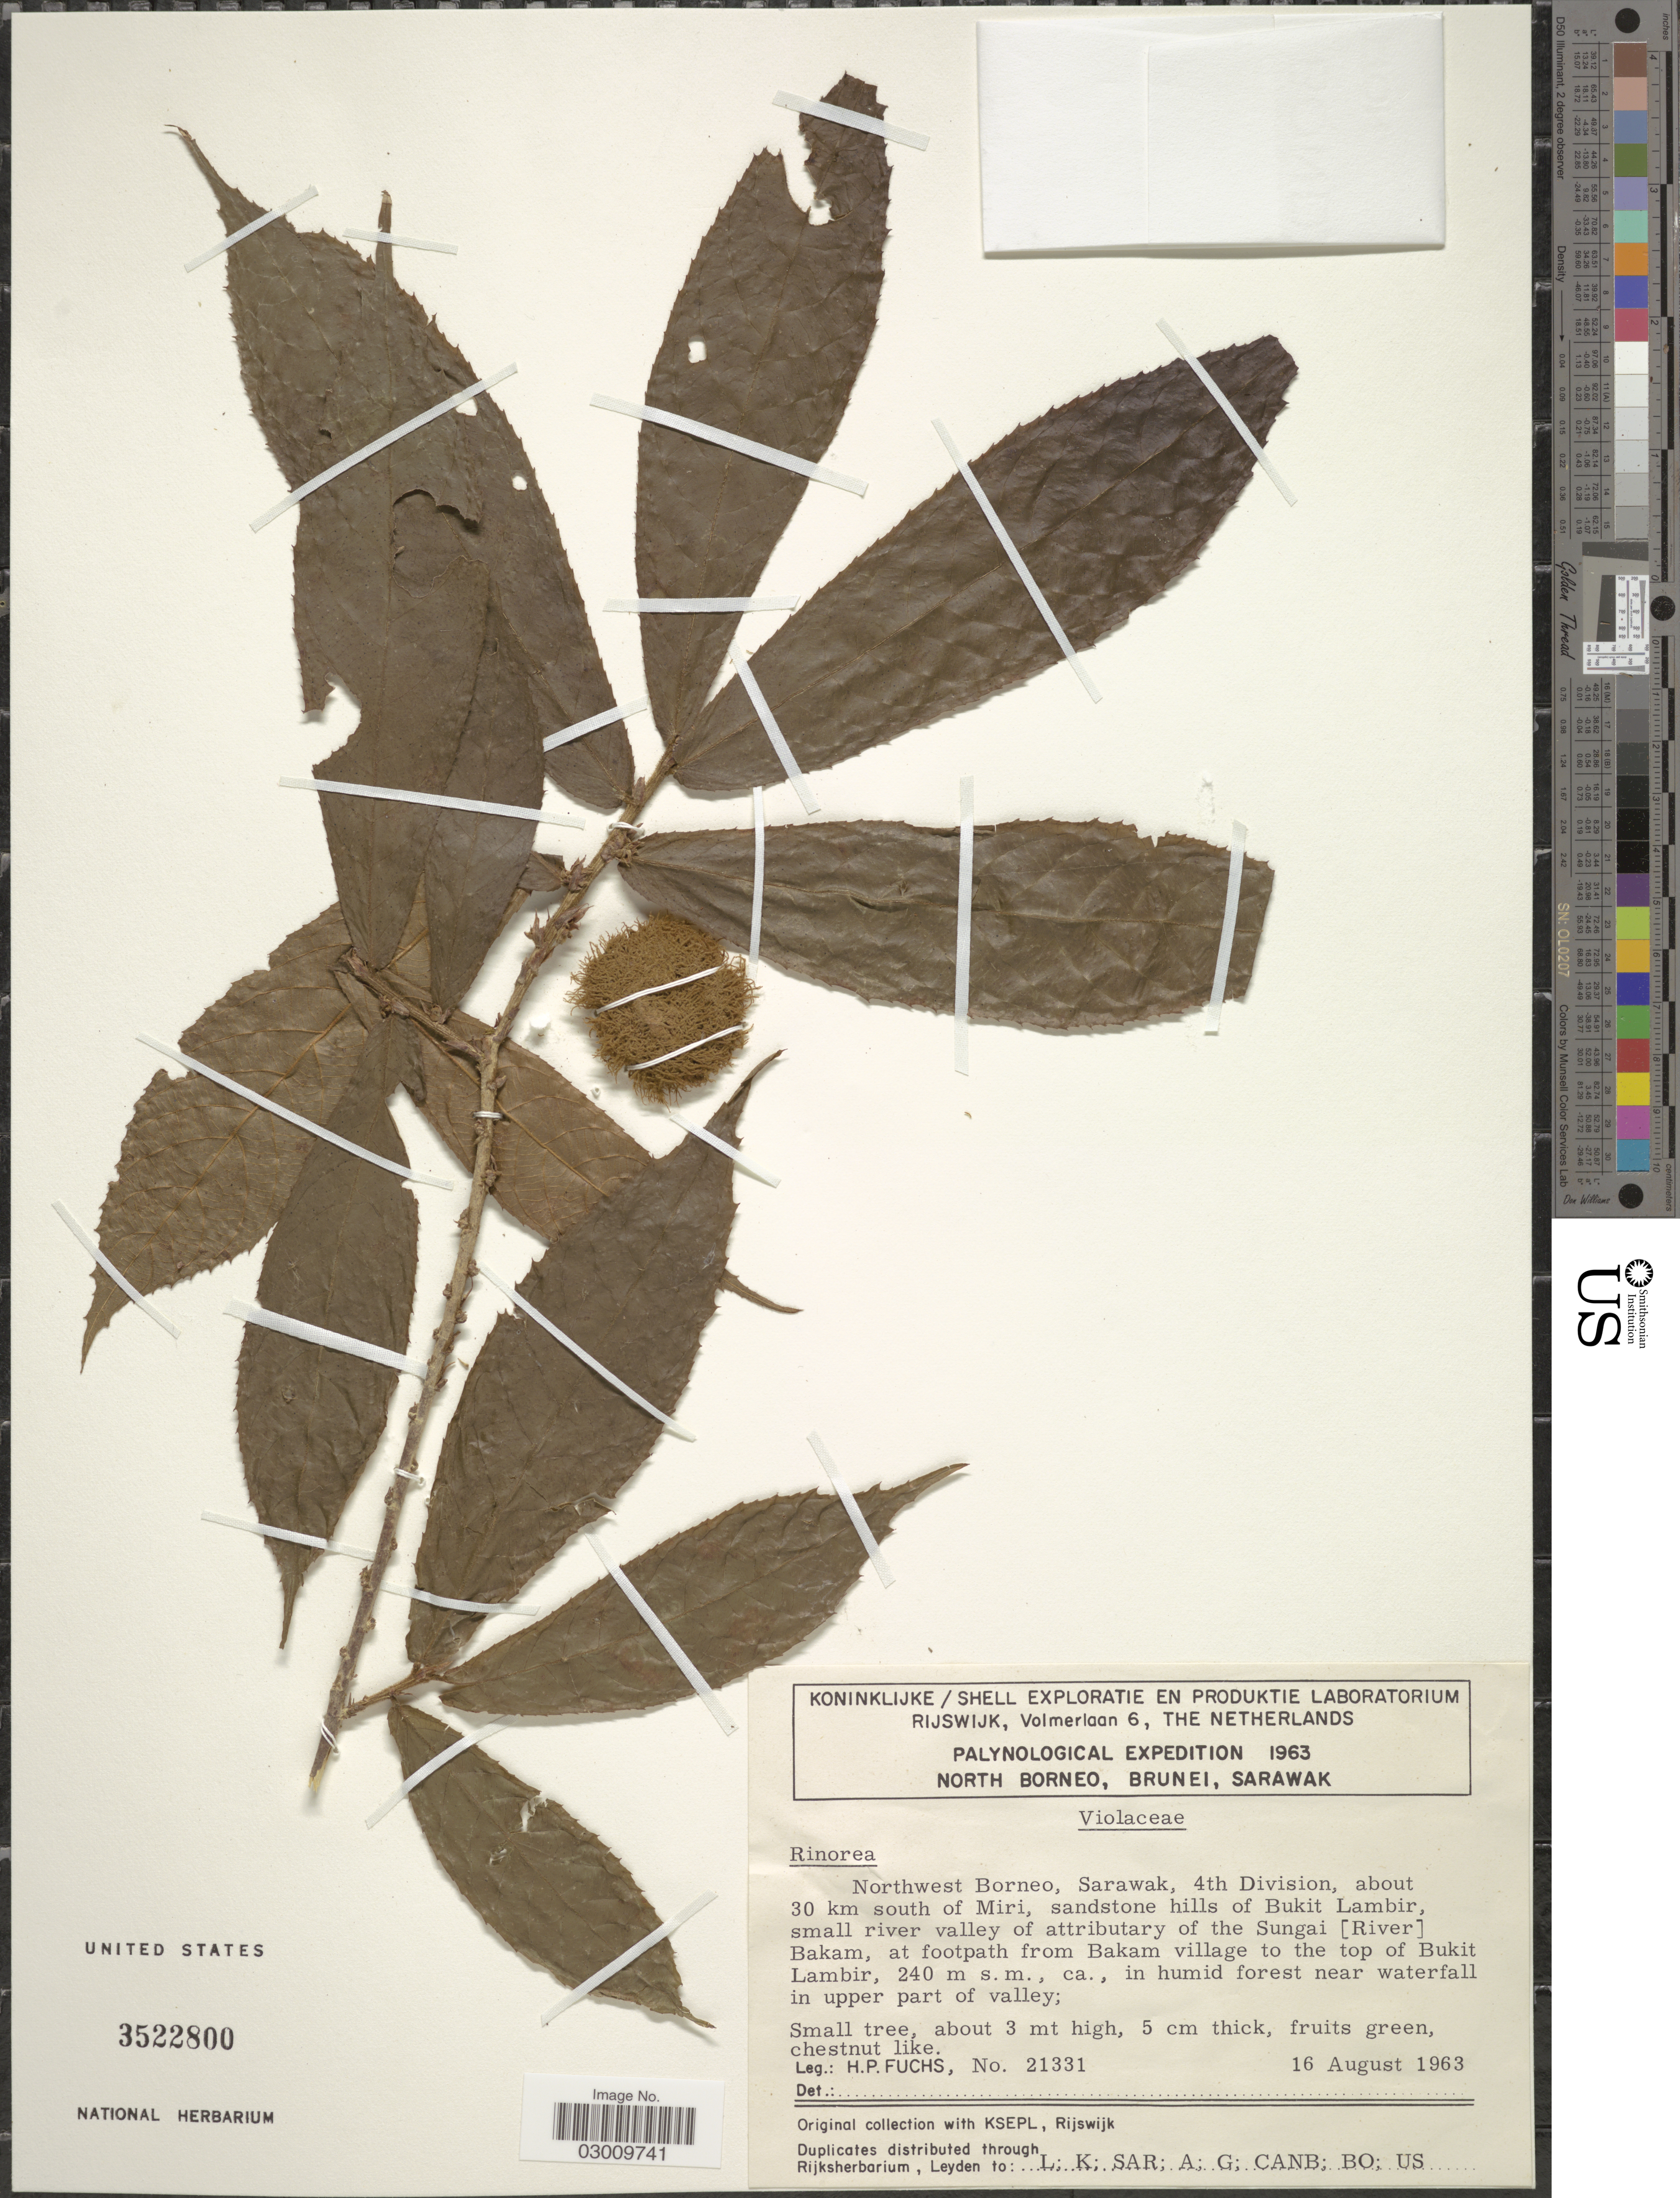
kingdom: Plantae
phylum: Tracheophyta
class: Magnoliopsida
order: Malpighiales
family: Violaceae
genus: Rinorea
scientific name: Rinorea sp.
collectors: H. P. Fuchs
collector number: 21331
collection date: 1963-08-16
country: Malaysia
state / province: Sarawak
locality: Northwest Borneo, 4th Division, about 30 km south of Miri, sandstone hills of Bukit Lambir, small river valley of attributary of the Sungai [River] Bakam, at footpath from Bakam village to the top of Bukit Lambir. Near waterfall in upper part of valley.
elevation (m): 240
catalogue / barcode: US 3522800